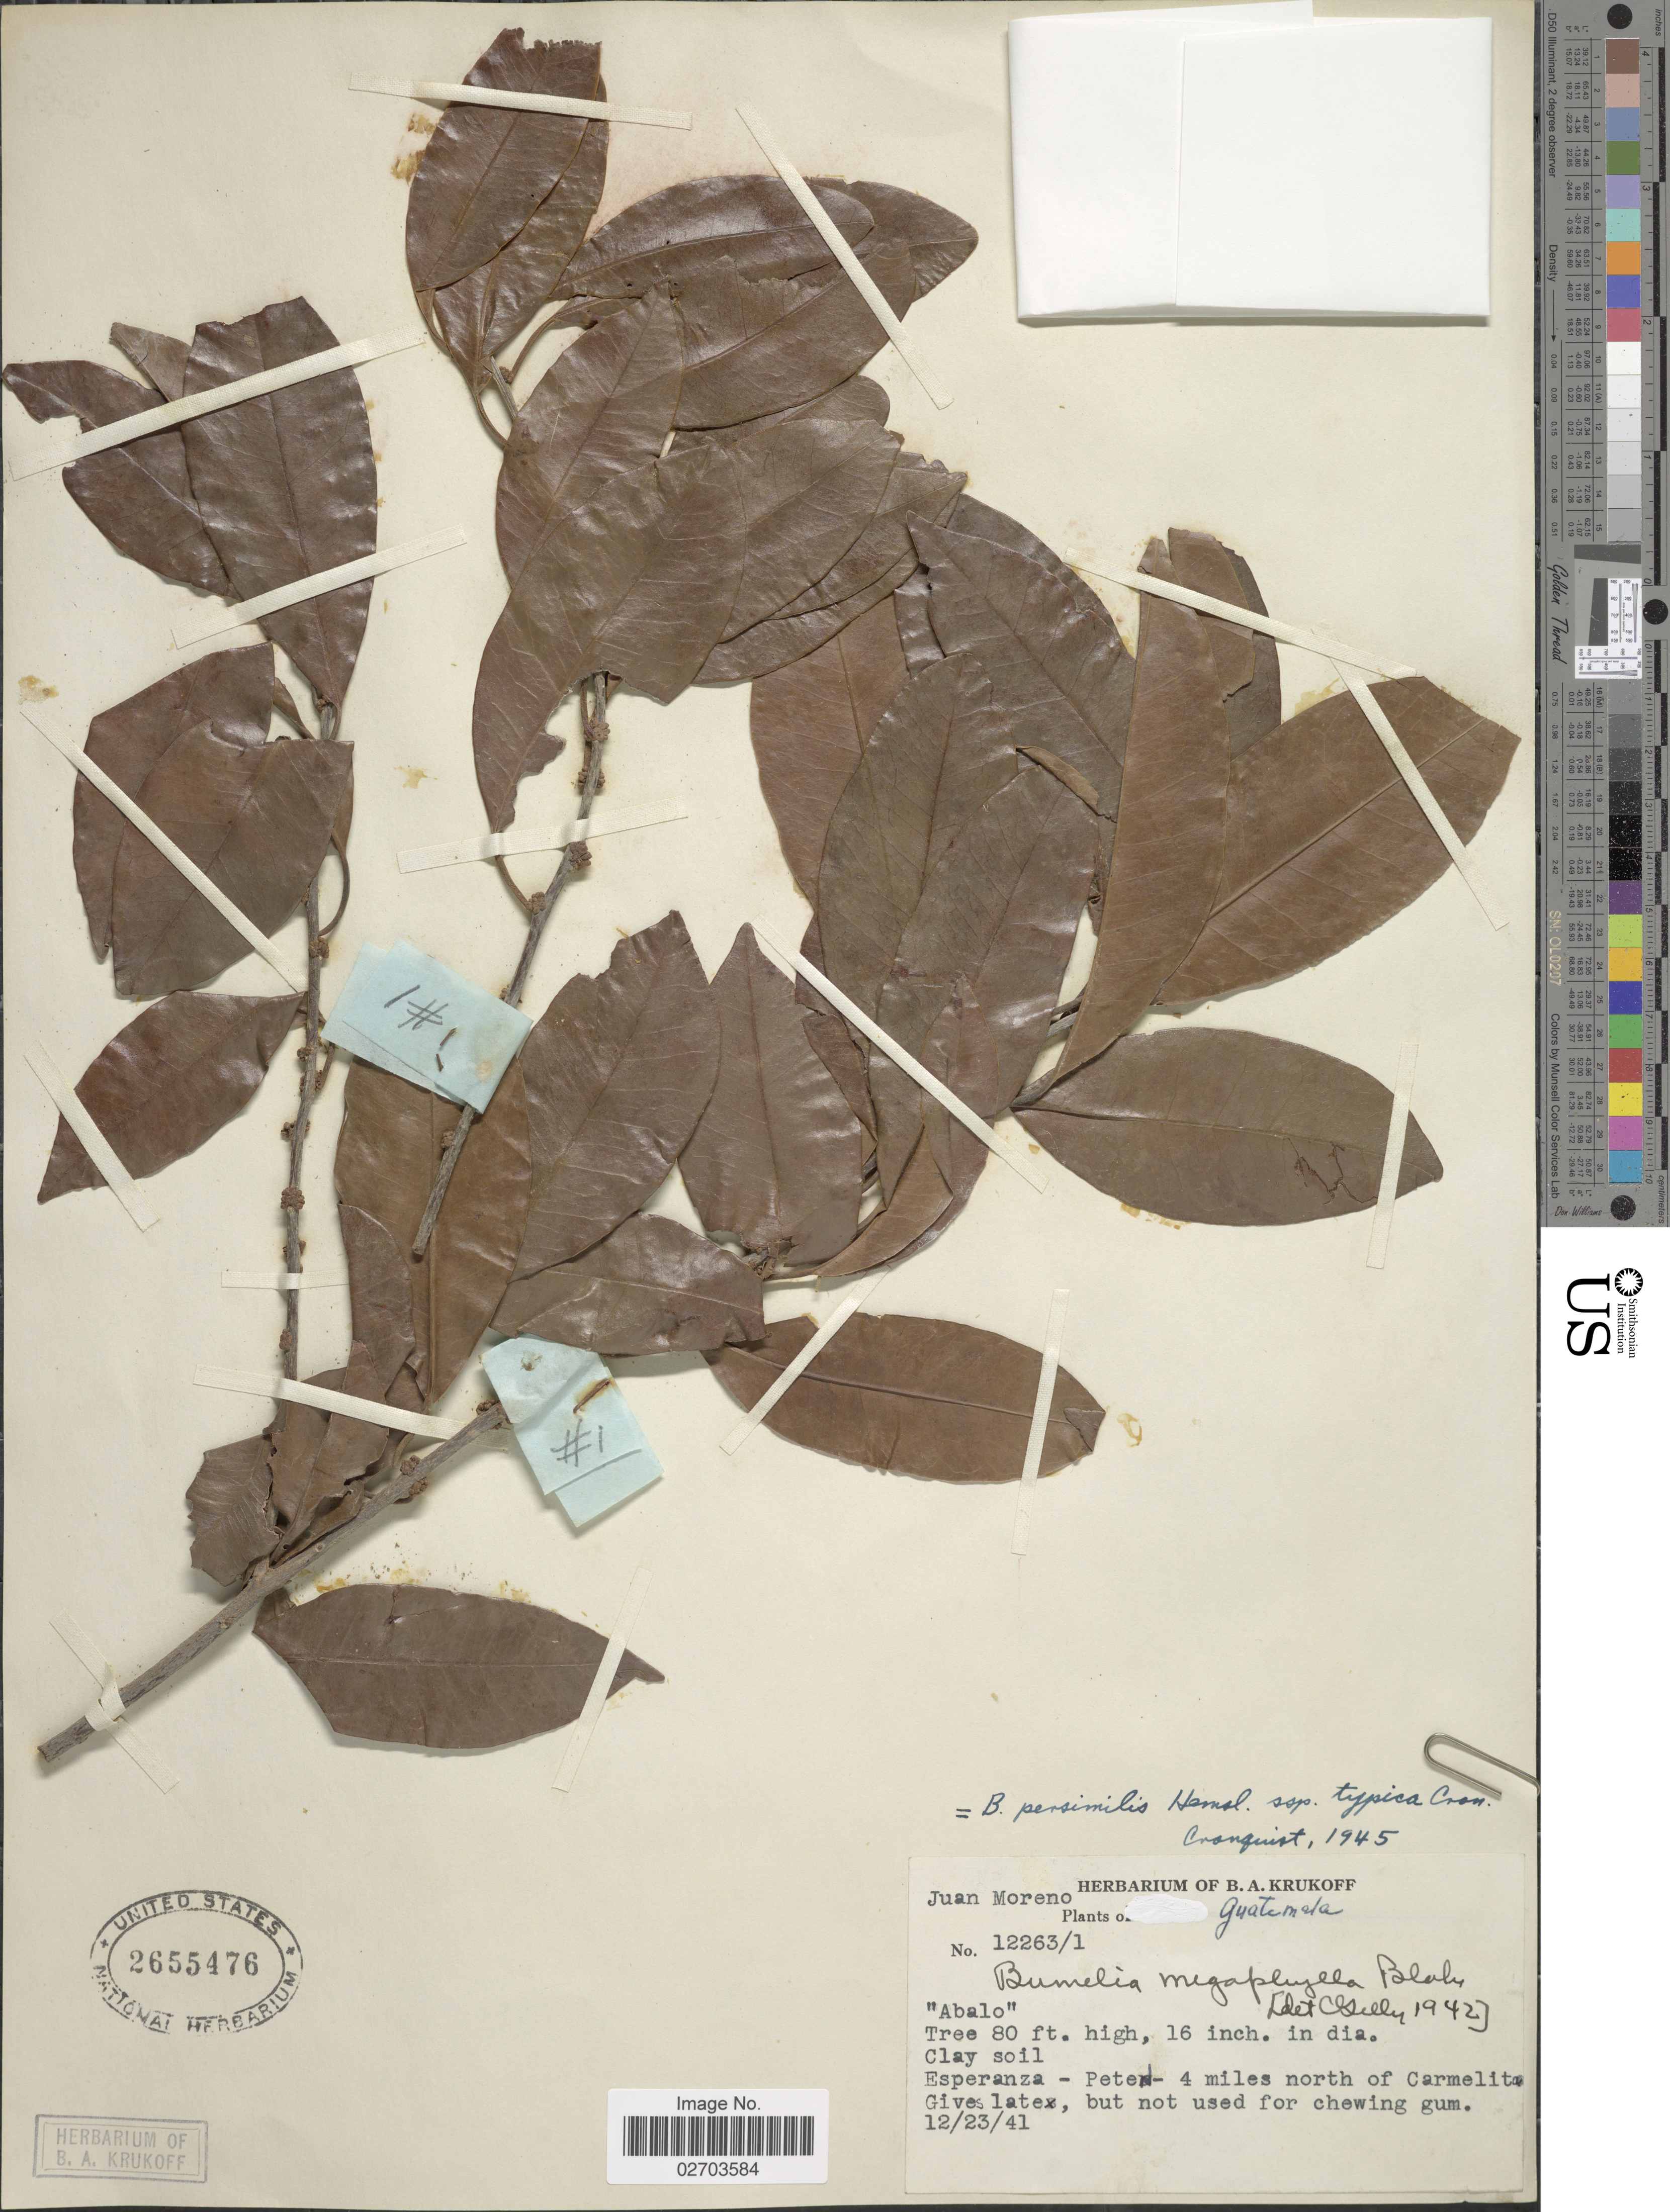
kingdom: Plantae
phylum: Tracheophyta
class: Magnoliopsida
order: Ericales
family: Sapotaceae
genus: Sideroxylon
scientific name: Sideroxylon persimile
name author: (Hemsl.) T.D. Penn.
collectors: J. Moreno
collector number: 12263/1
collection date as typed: Transcribed d/m/y: 23/12/41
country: Guatemala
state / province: El Petén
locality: Esperanza-Peten-4 miles north of Carmelita.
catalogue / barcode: US 2655476